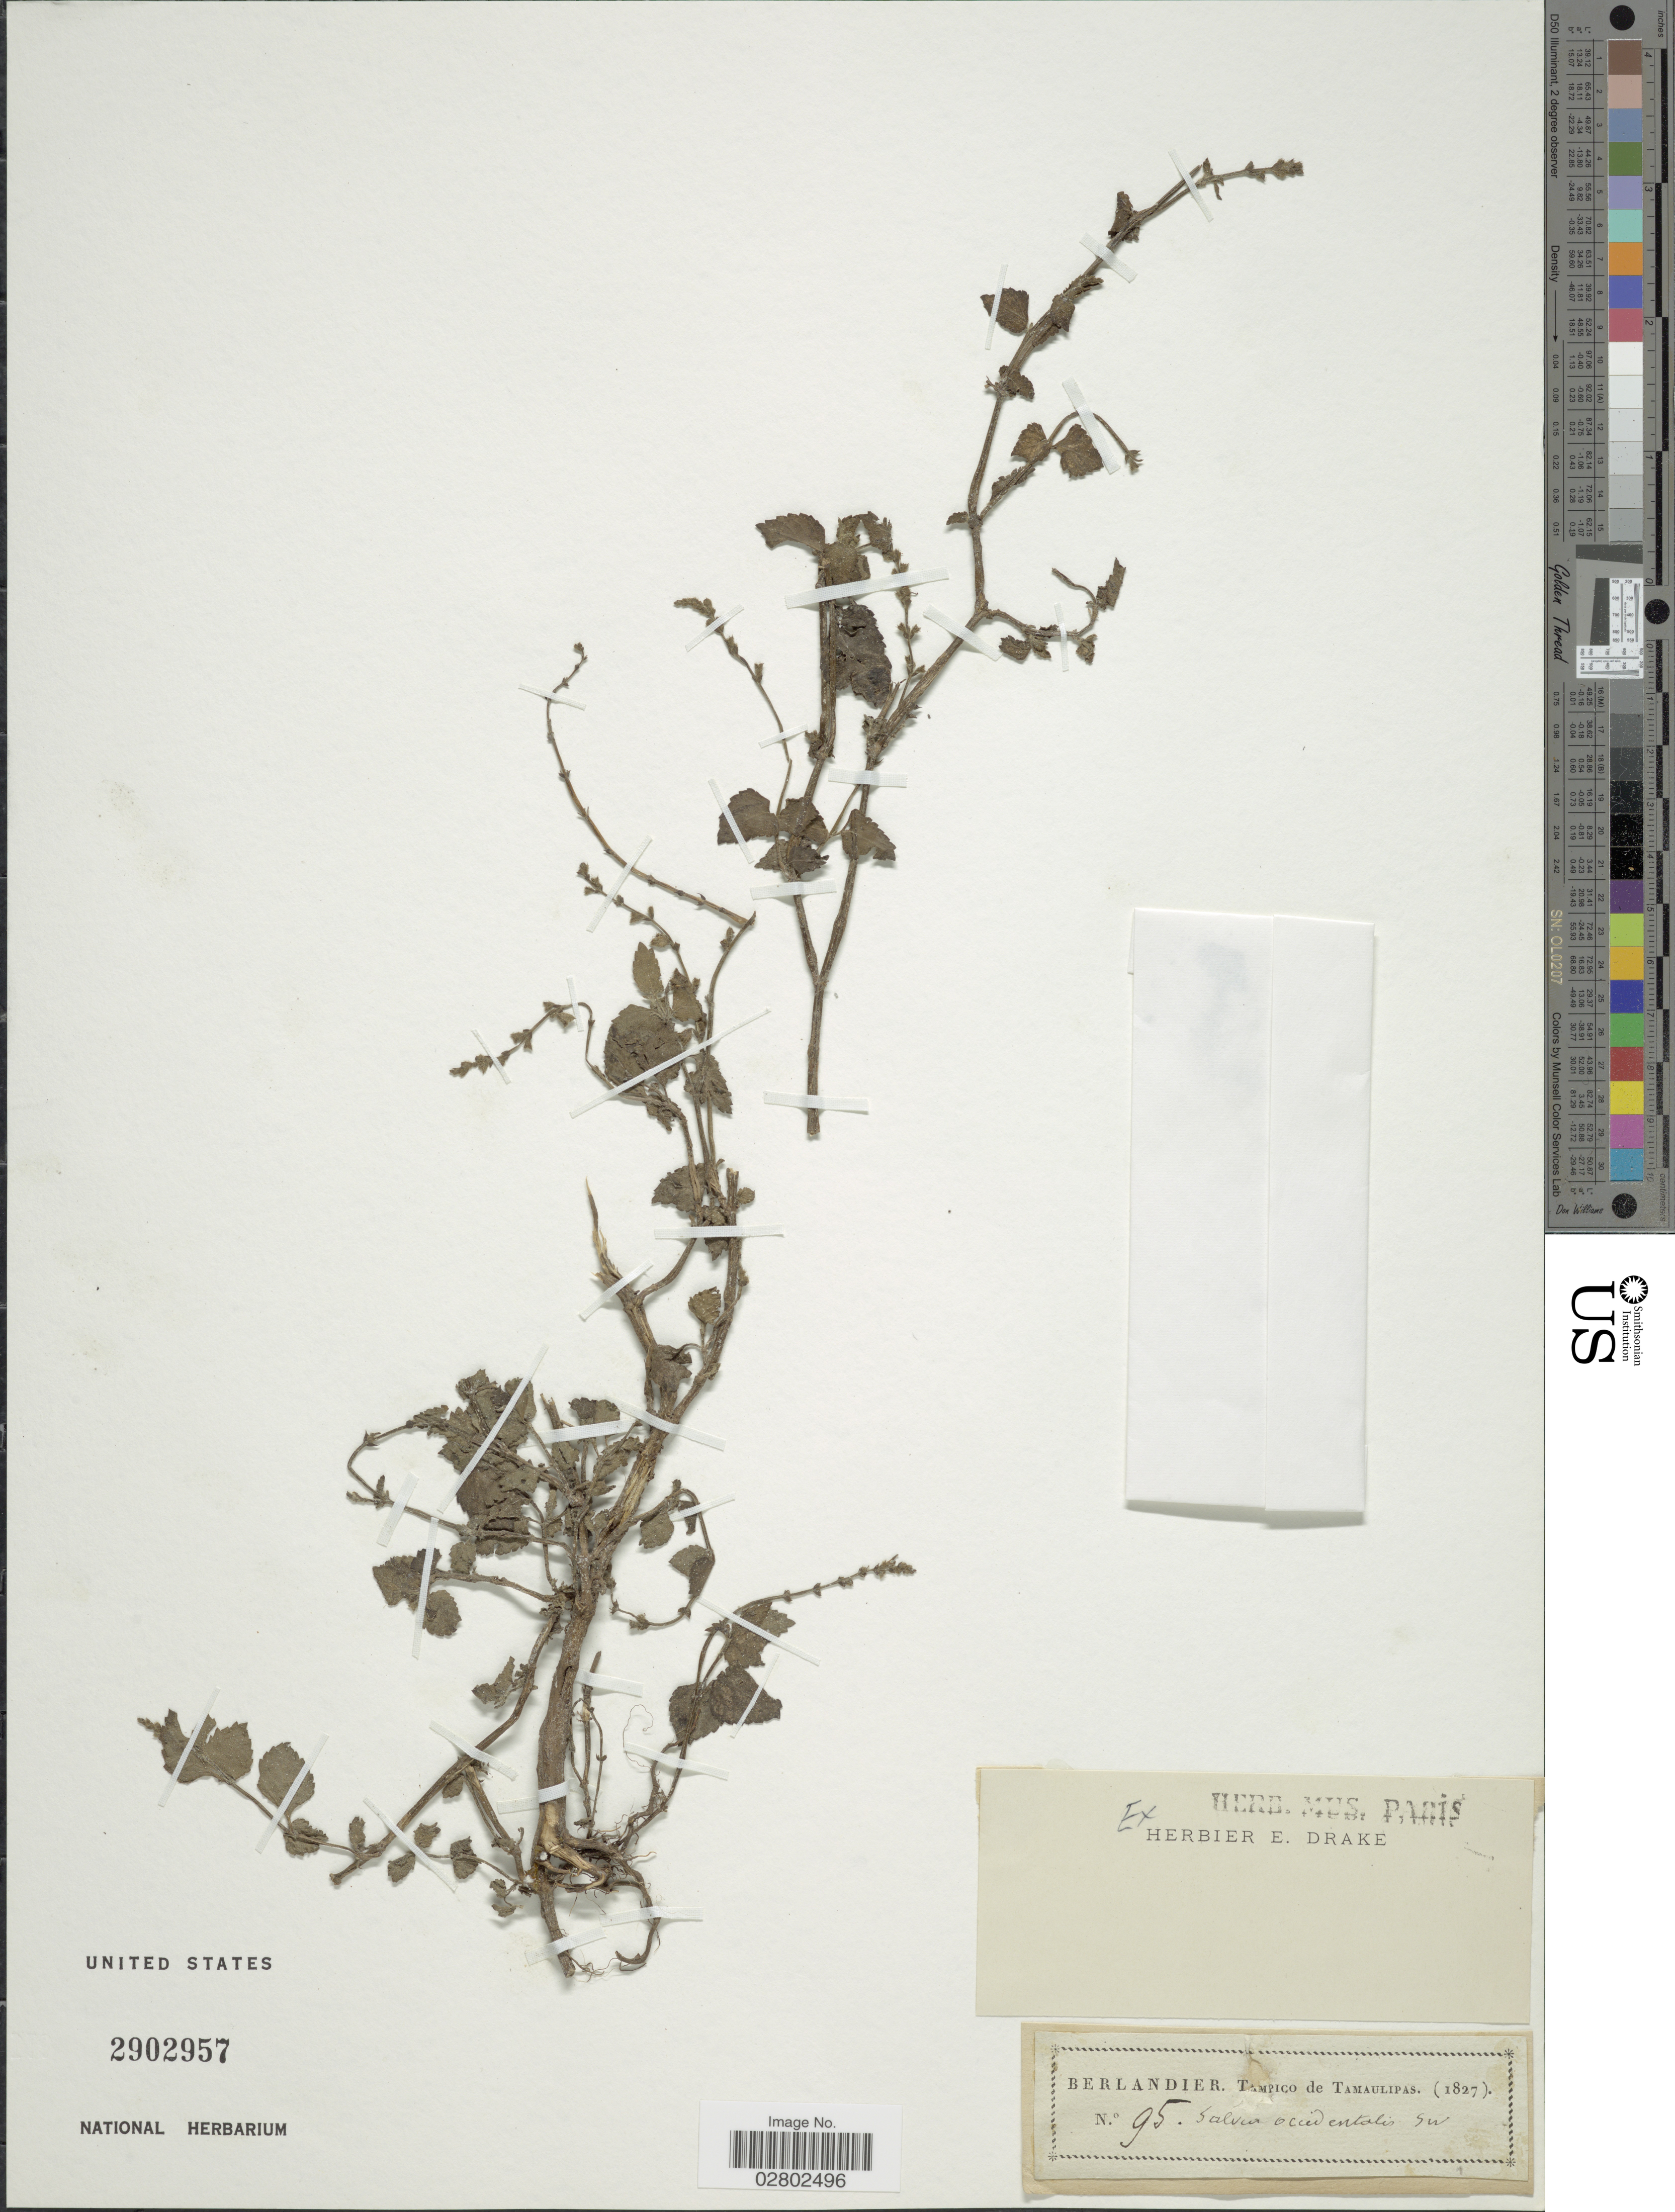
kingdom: Plantae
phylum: Tracheophyta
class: Magnoliopsida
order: Lamiales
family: Lamiaceae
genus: Salvia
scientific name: Salvia occidentalis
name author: Sw.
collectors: J. L. Berlandier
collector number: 95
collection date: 1827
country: Mexico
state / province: Tamaulipas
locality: Tampico de Tamaulipas.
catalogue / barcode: US 2902957